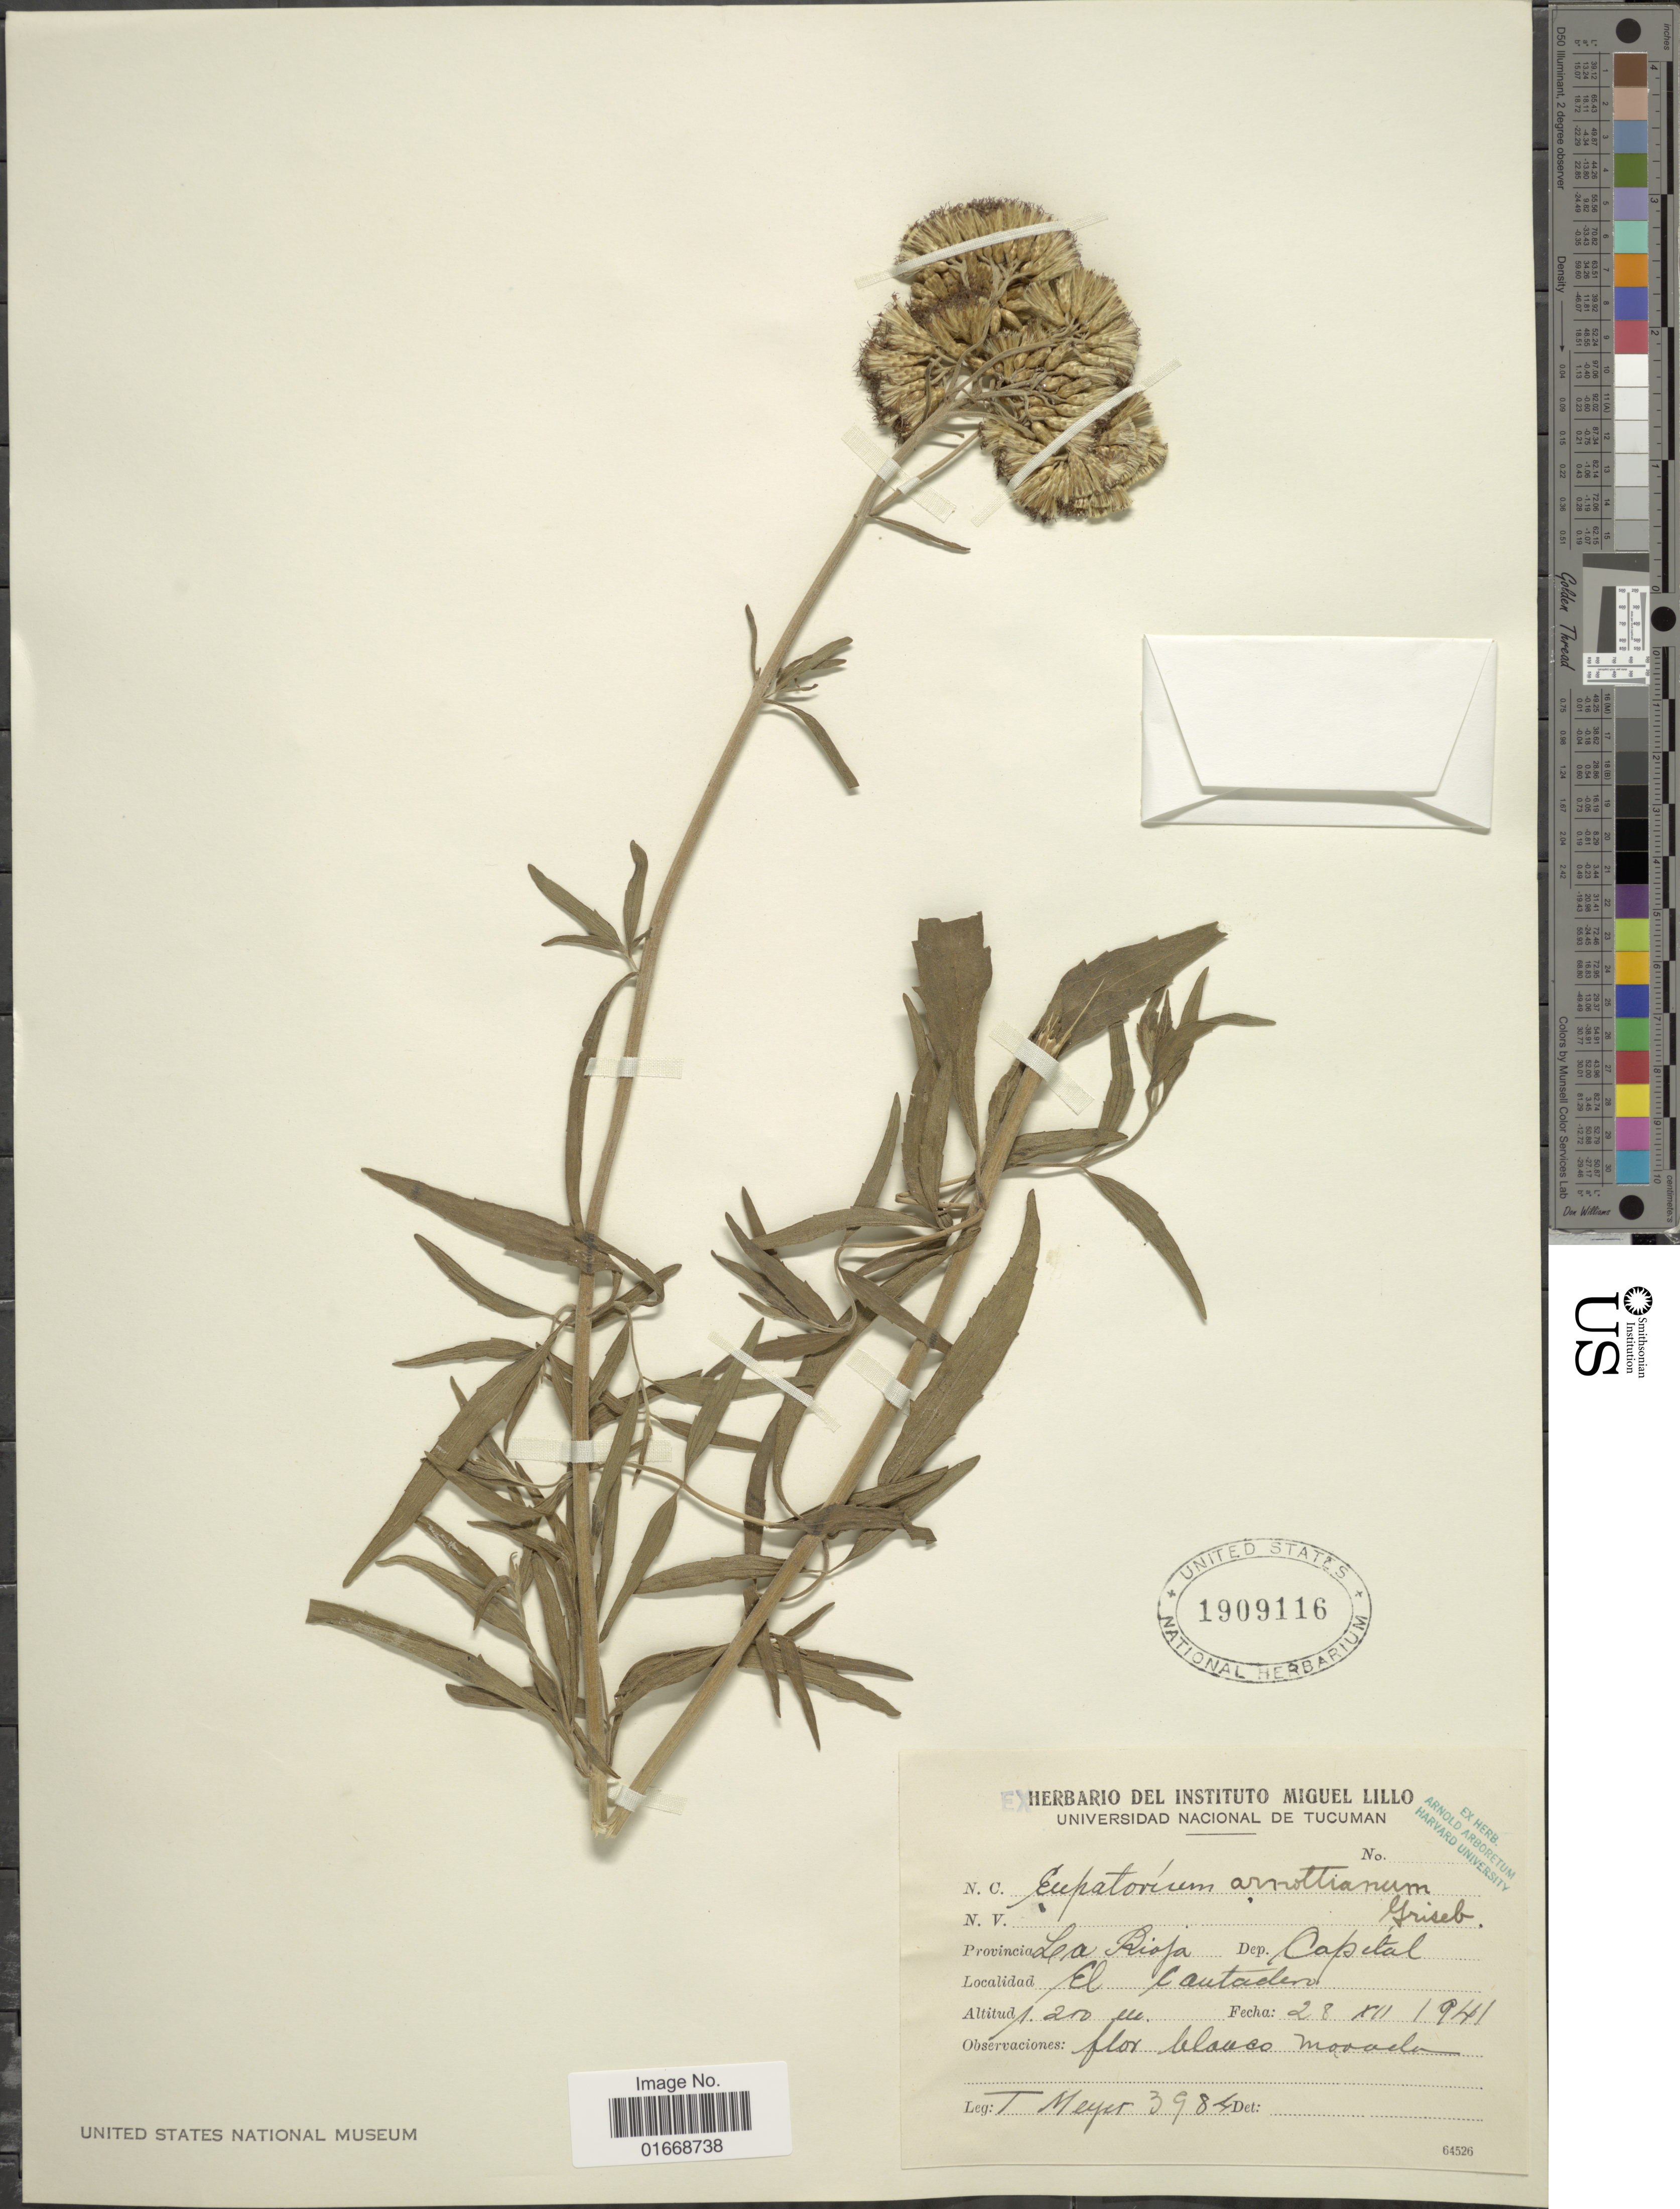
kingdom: Plantae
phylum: Tracheophyta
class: Magnoliopsida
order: Asterales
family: Asteraceae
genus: Chromolaena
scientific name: Chromolaena arnottiana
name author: (Griseb.) R.M. King & H. Rob.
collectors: T. Meyer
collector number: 398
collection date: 1941-12-28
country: Argentina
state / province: La Rioja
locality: Provincia; La Rioja, dep. Capital, El Cautaden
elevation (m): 250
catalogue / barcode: US 1909166